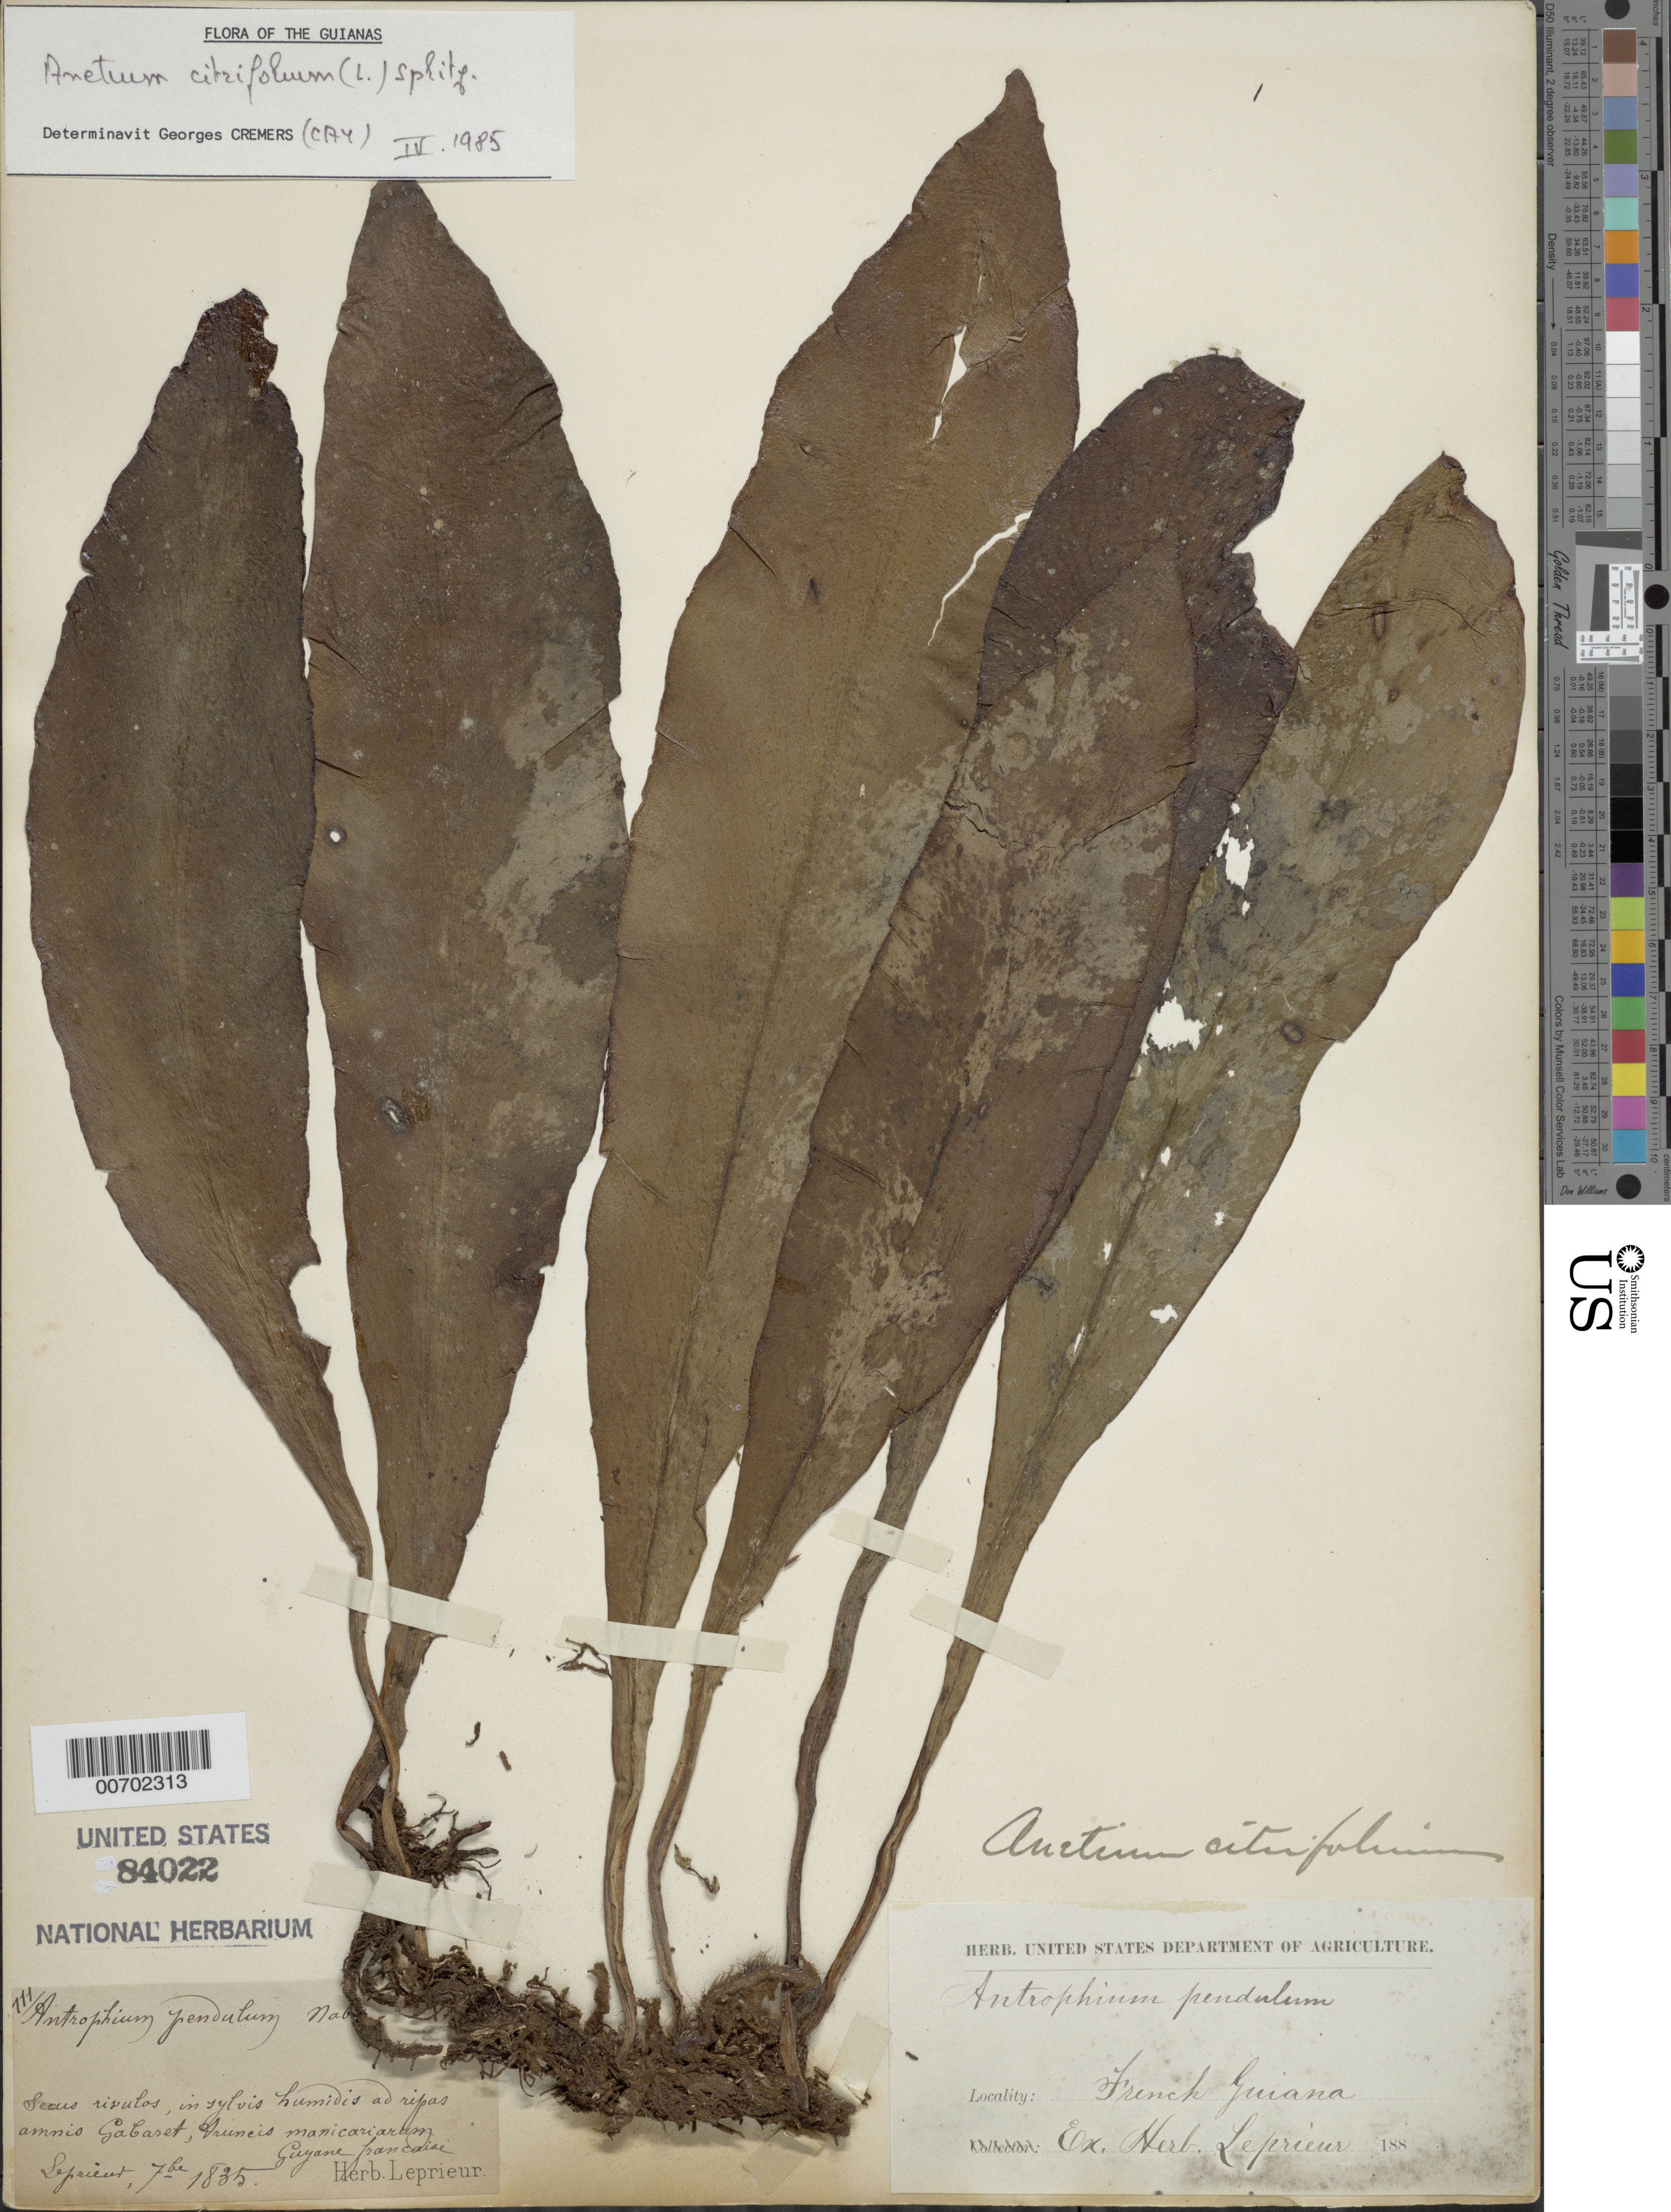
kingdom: Plantae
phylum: Tracheophyta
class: Polypodiopsida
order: Polypodiales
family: Pteridaceae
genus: Anetium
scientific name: Anetium citrifolium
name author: (L.) Splitg.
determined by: Cremers, Georges A.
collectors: F. M. R. Leprieur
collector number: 111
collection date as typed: July 1835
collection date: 1835-07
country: French Guiana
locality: Gabaret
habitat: Humid forest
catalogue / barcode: US 84022